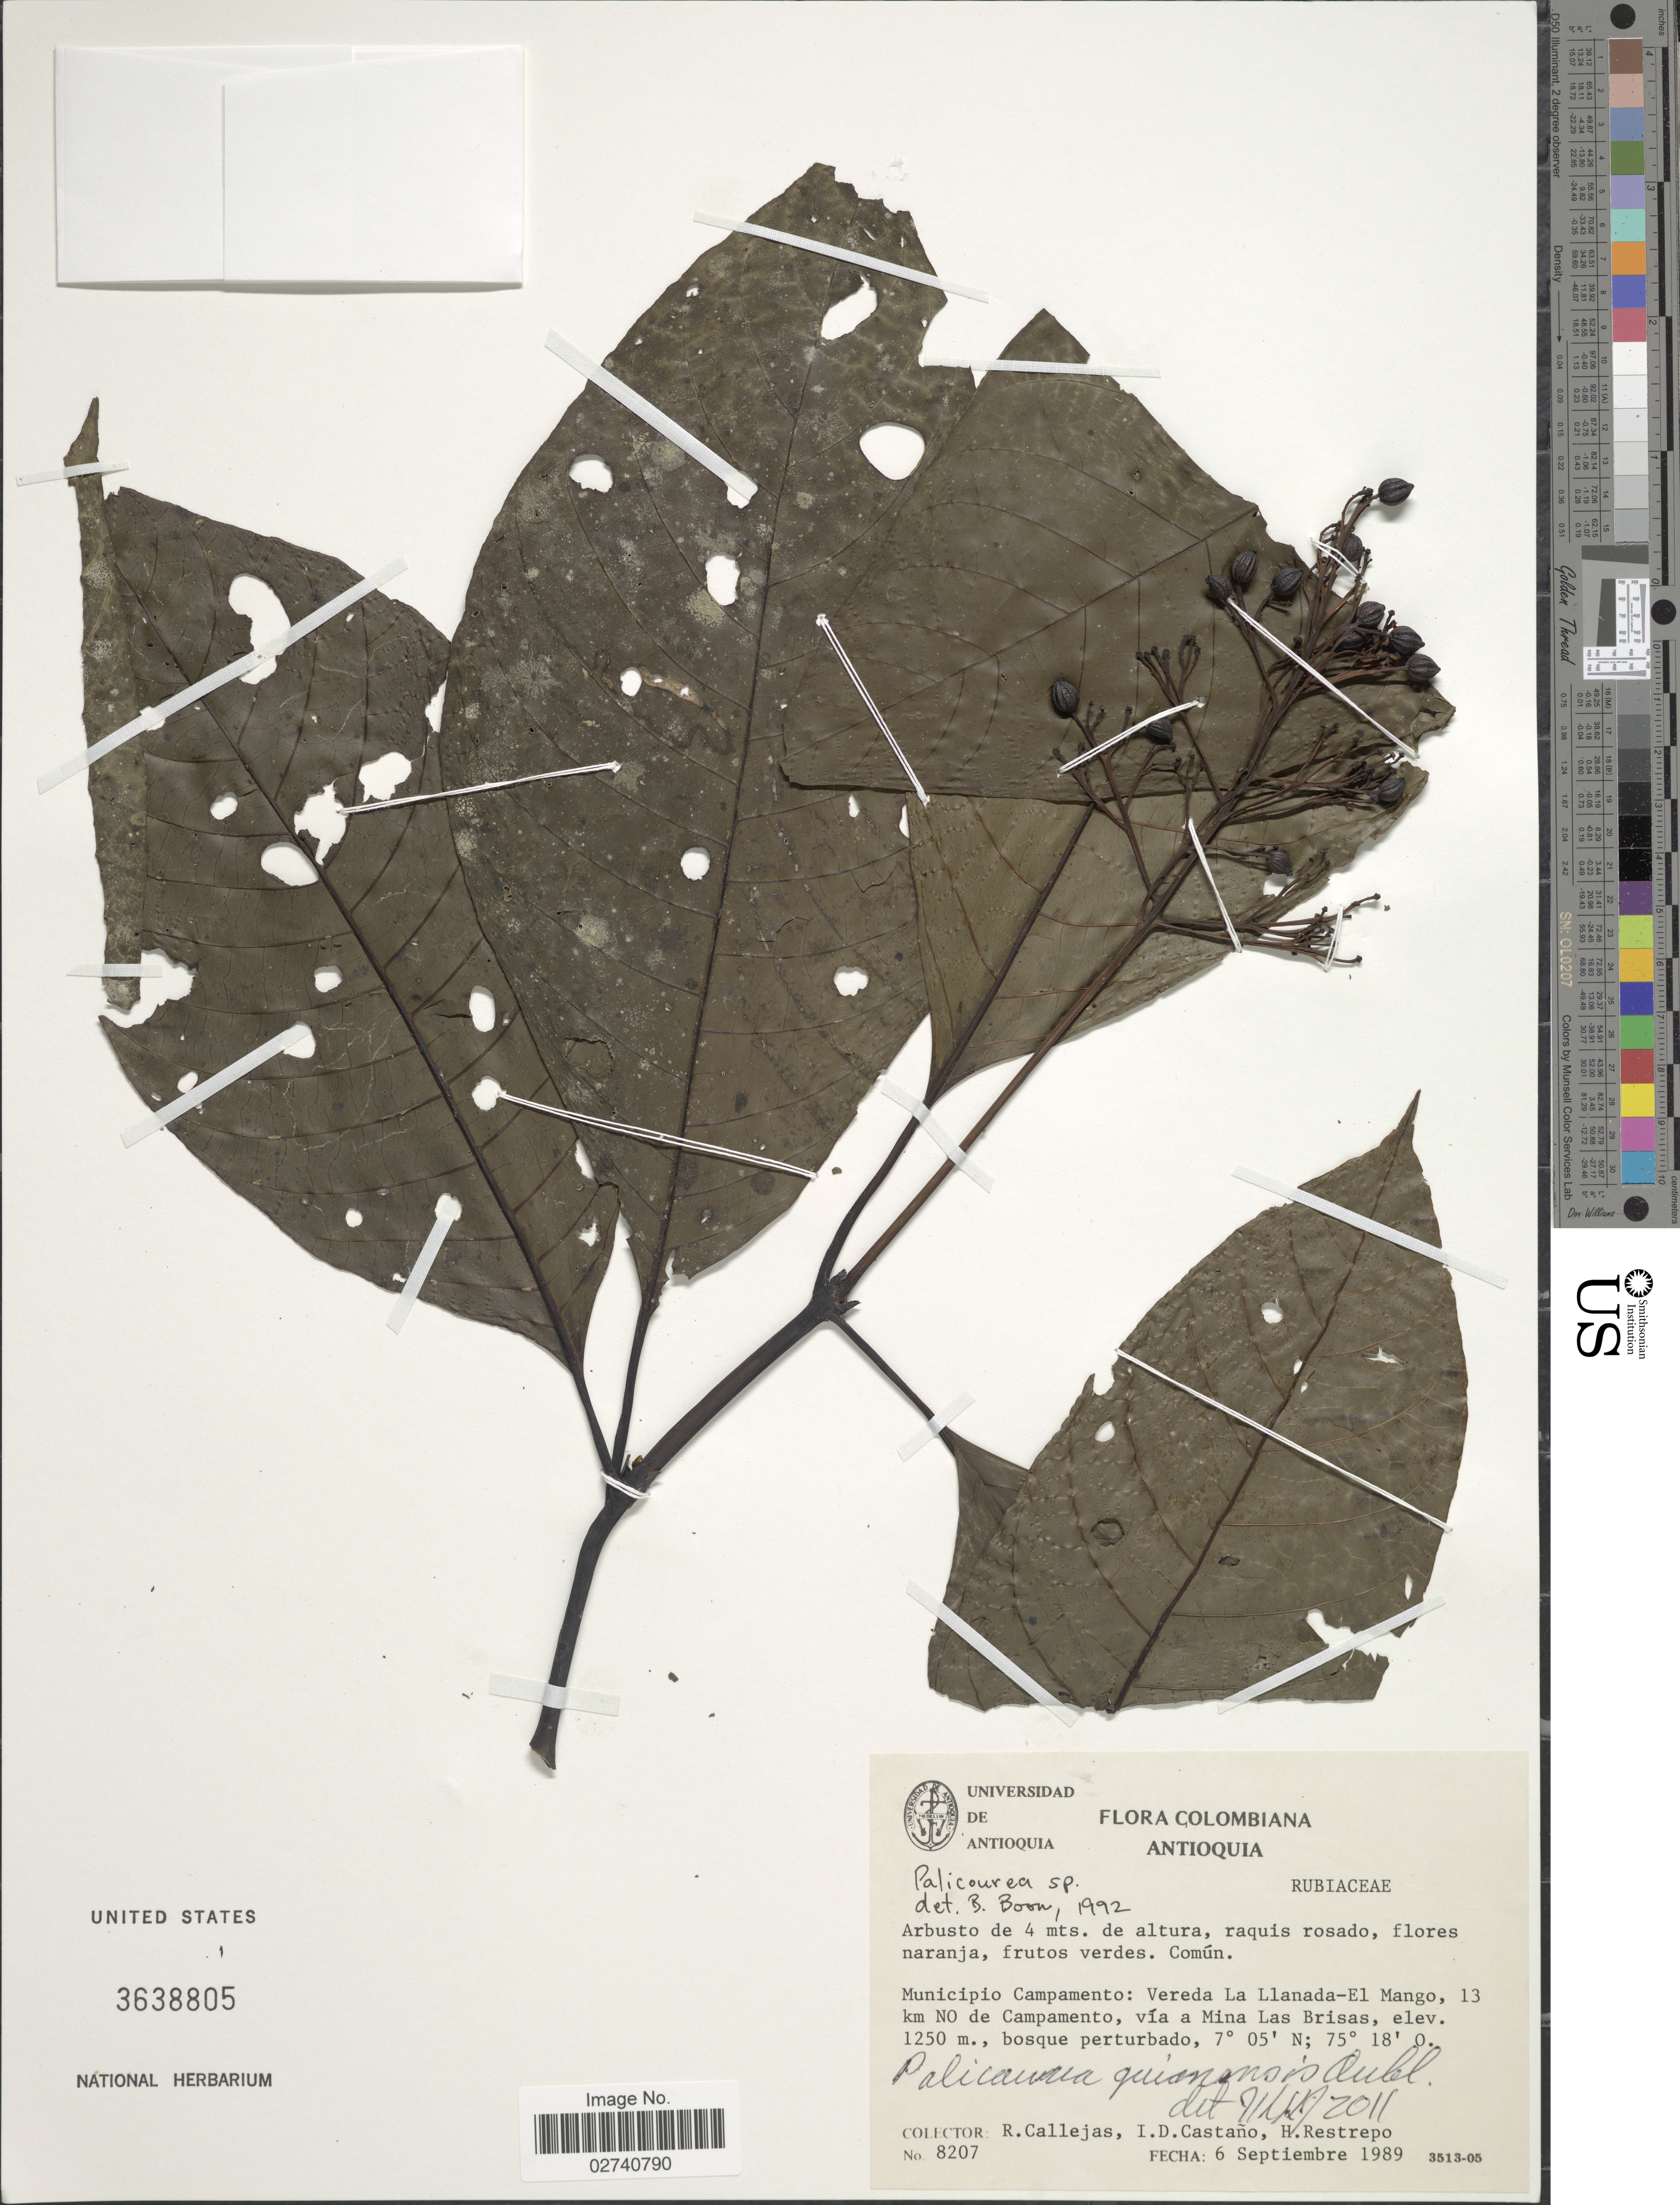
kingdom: Plantae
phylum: Tracheophyta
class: Magnoliopsida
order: Gentianales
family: Rubiaceae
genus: Palicourea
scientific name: Palicourea sp.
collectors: R. Callejas, I. Castaño & H. Restrepo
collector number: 8207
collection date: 1989-09-06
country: Colombia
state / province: Antioquia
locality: Municipio Campamento: vereda La Llanada-El Mango, 13 km NO de Campamento , via a Mina Las Brisas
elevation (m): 1250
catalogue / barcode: US 3638805